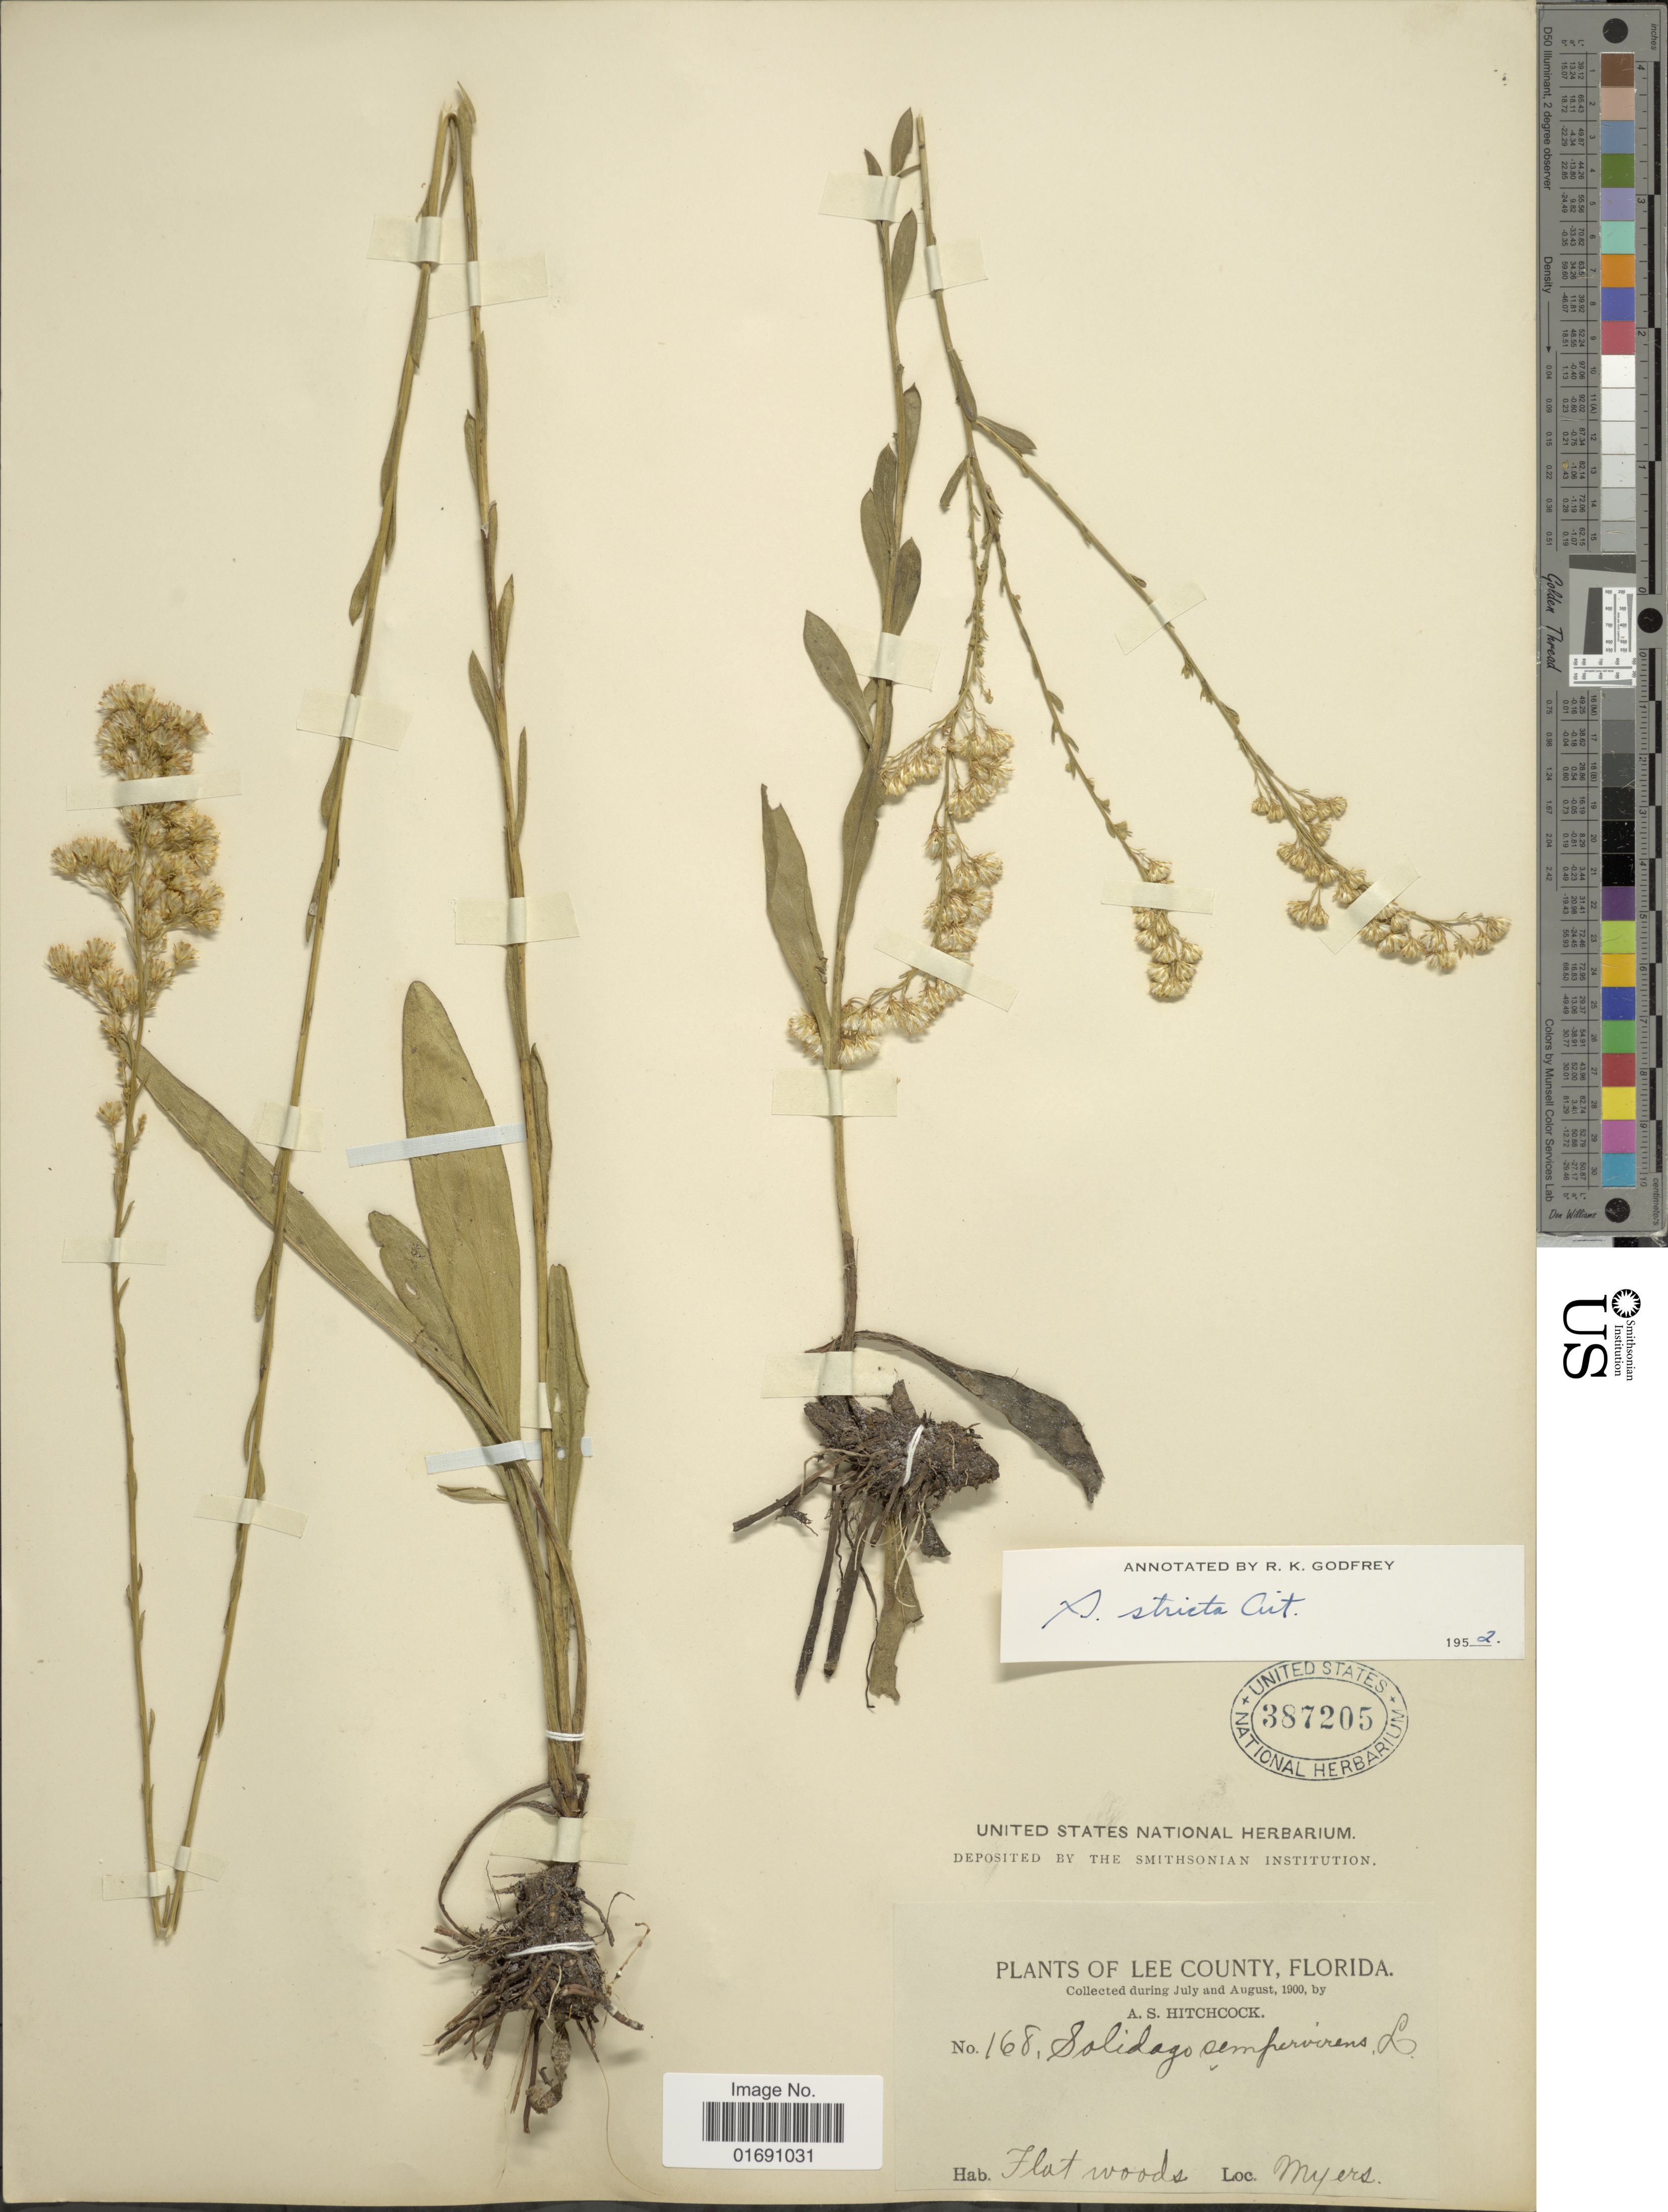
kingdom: Plantae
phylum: Tracheophyta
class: Magnoliopsida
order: Asterales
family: Asteraceae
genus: Solidago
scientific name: Solidago stricta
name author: Aiton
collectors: A. S. Hitchcock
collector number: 168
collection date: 1900-07/1900-08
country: United States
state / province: Florida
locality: Lee County, Flat woods, Myers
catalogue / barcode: US 387205